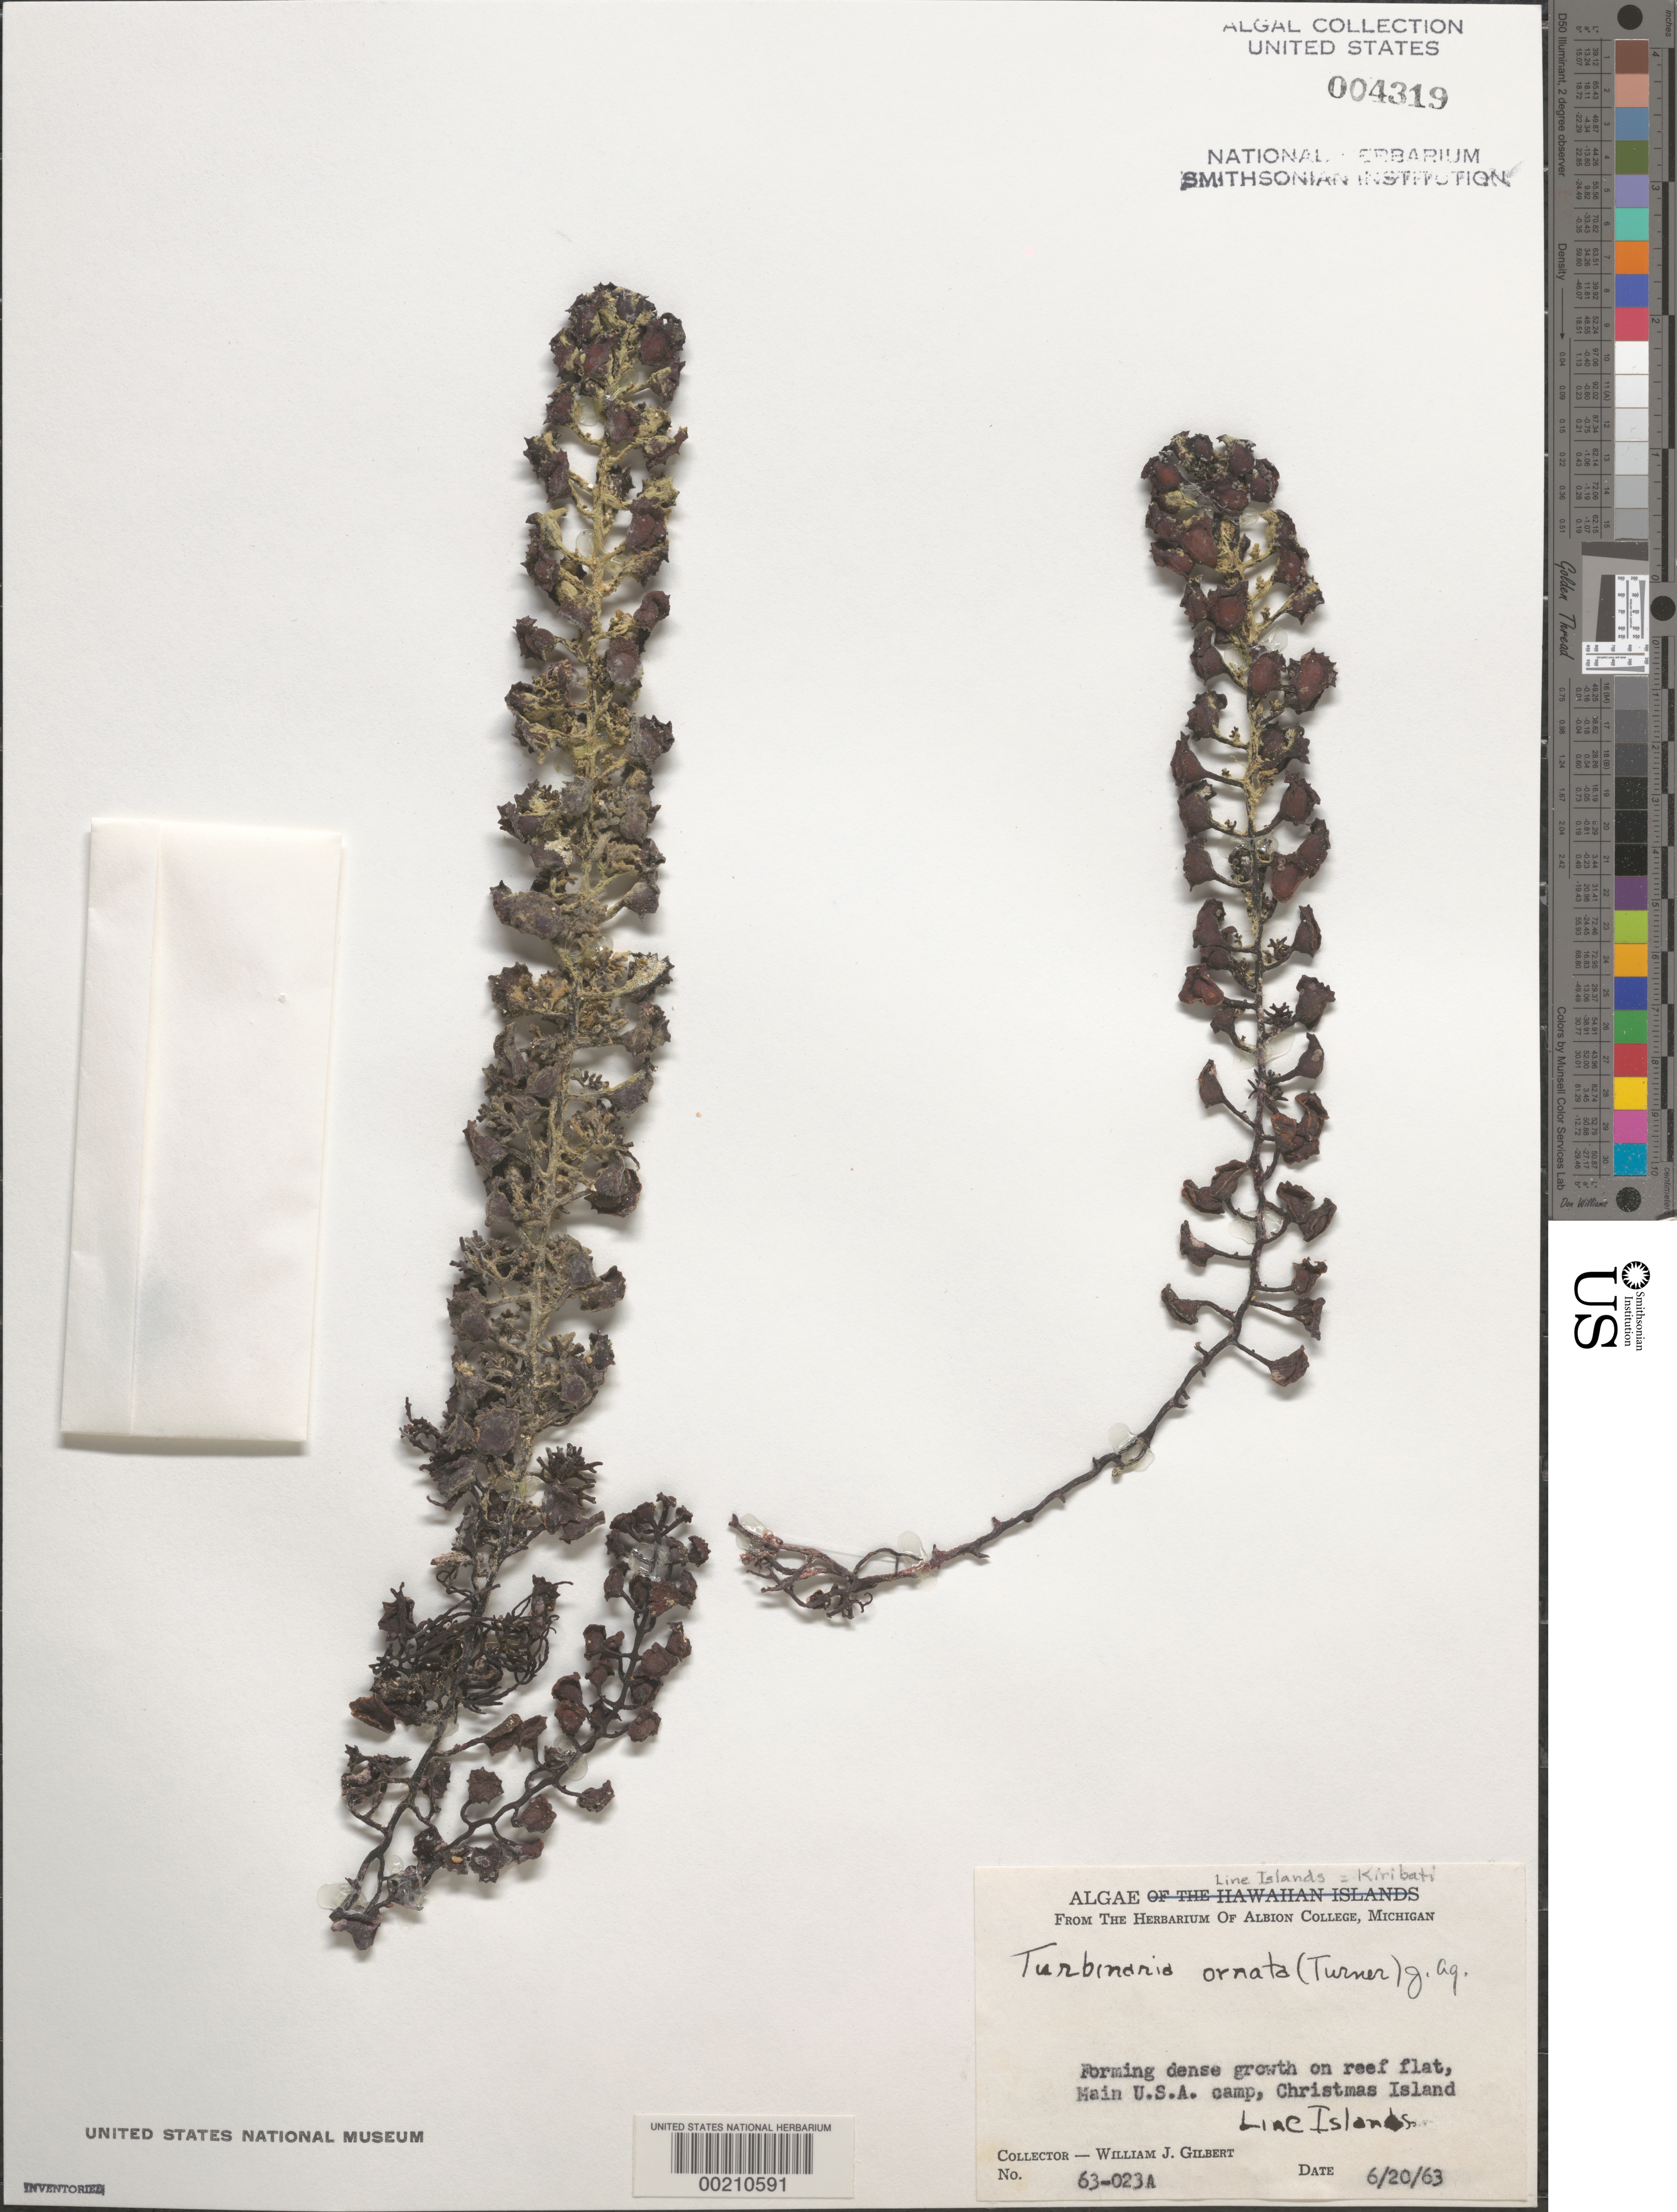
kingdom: Chromista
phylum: Ochrophyta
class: Phaeophyceae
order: Fucales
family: Sargassaceae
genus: Turbinaria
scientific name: Turbinaria ornata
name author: (Turner) J. Agardh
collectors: W. J. Gilbert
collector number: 63-023a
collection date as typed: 20 Jun 1963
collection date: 1963-06-20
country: Kiribati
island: Kiritimati [Christmas] Atoll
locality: Main U.S.A. camp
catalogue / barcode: US 4319